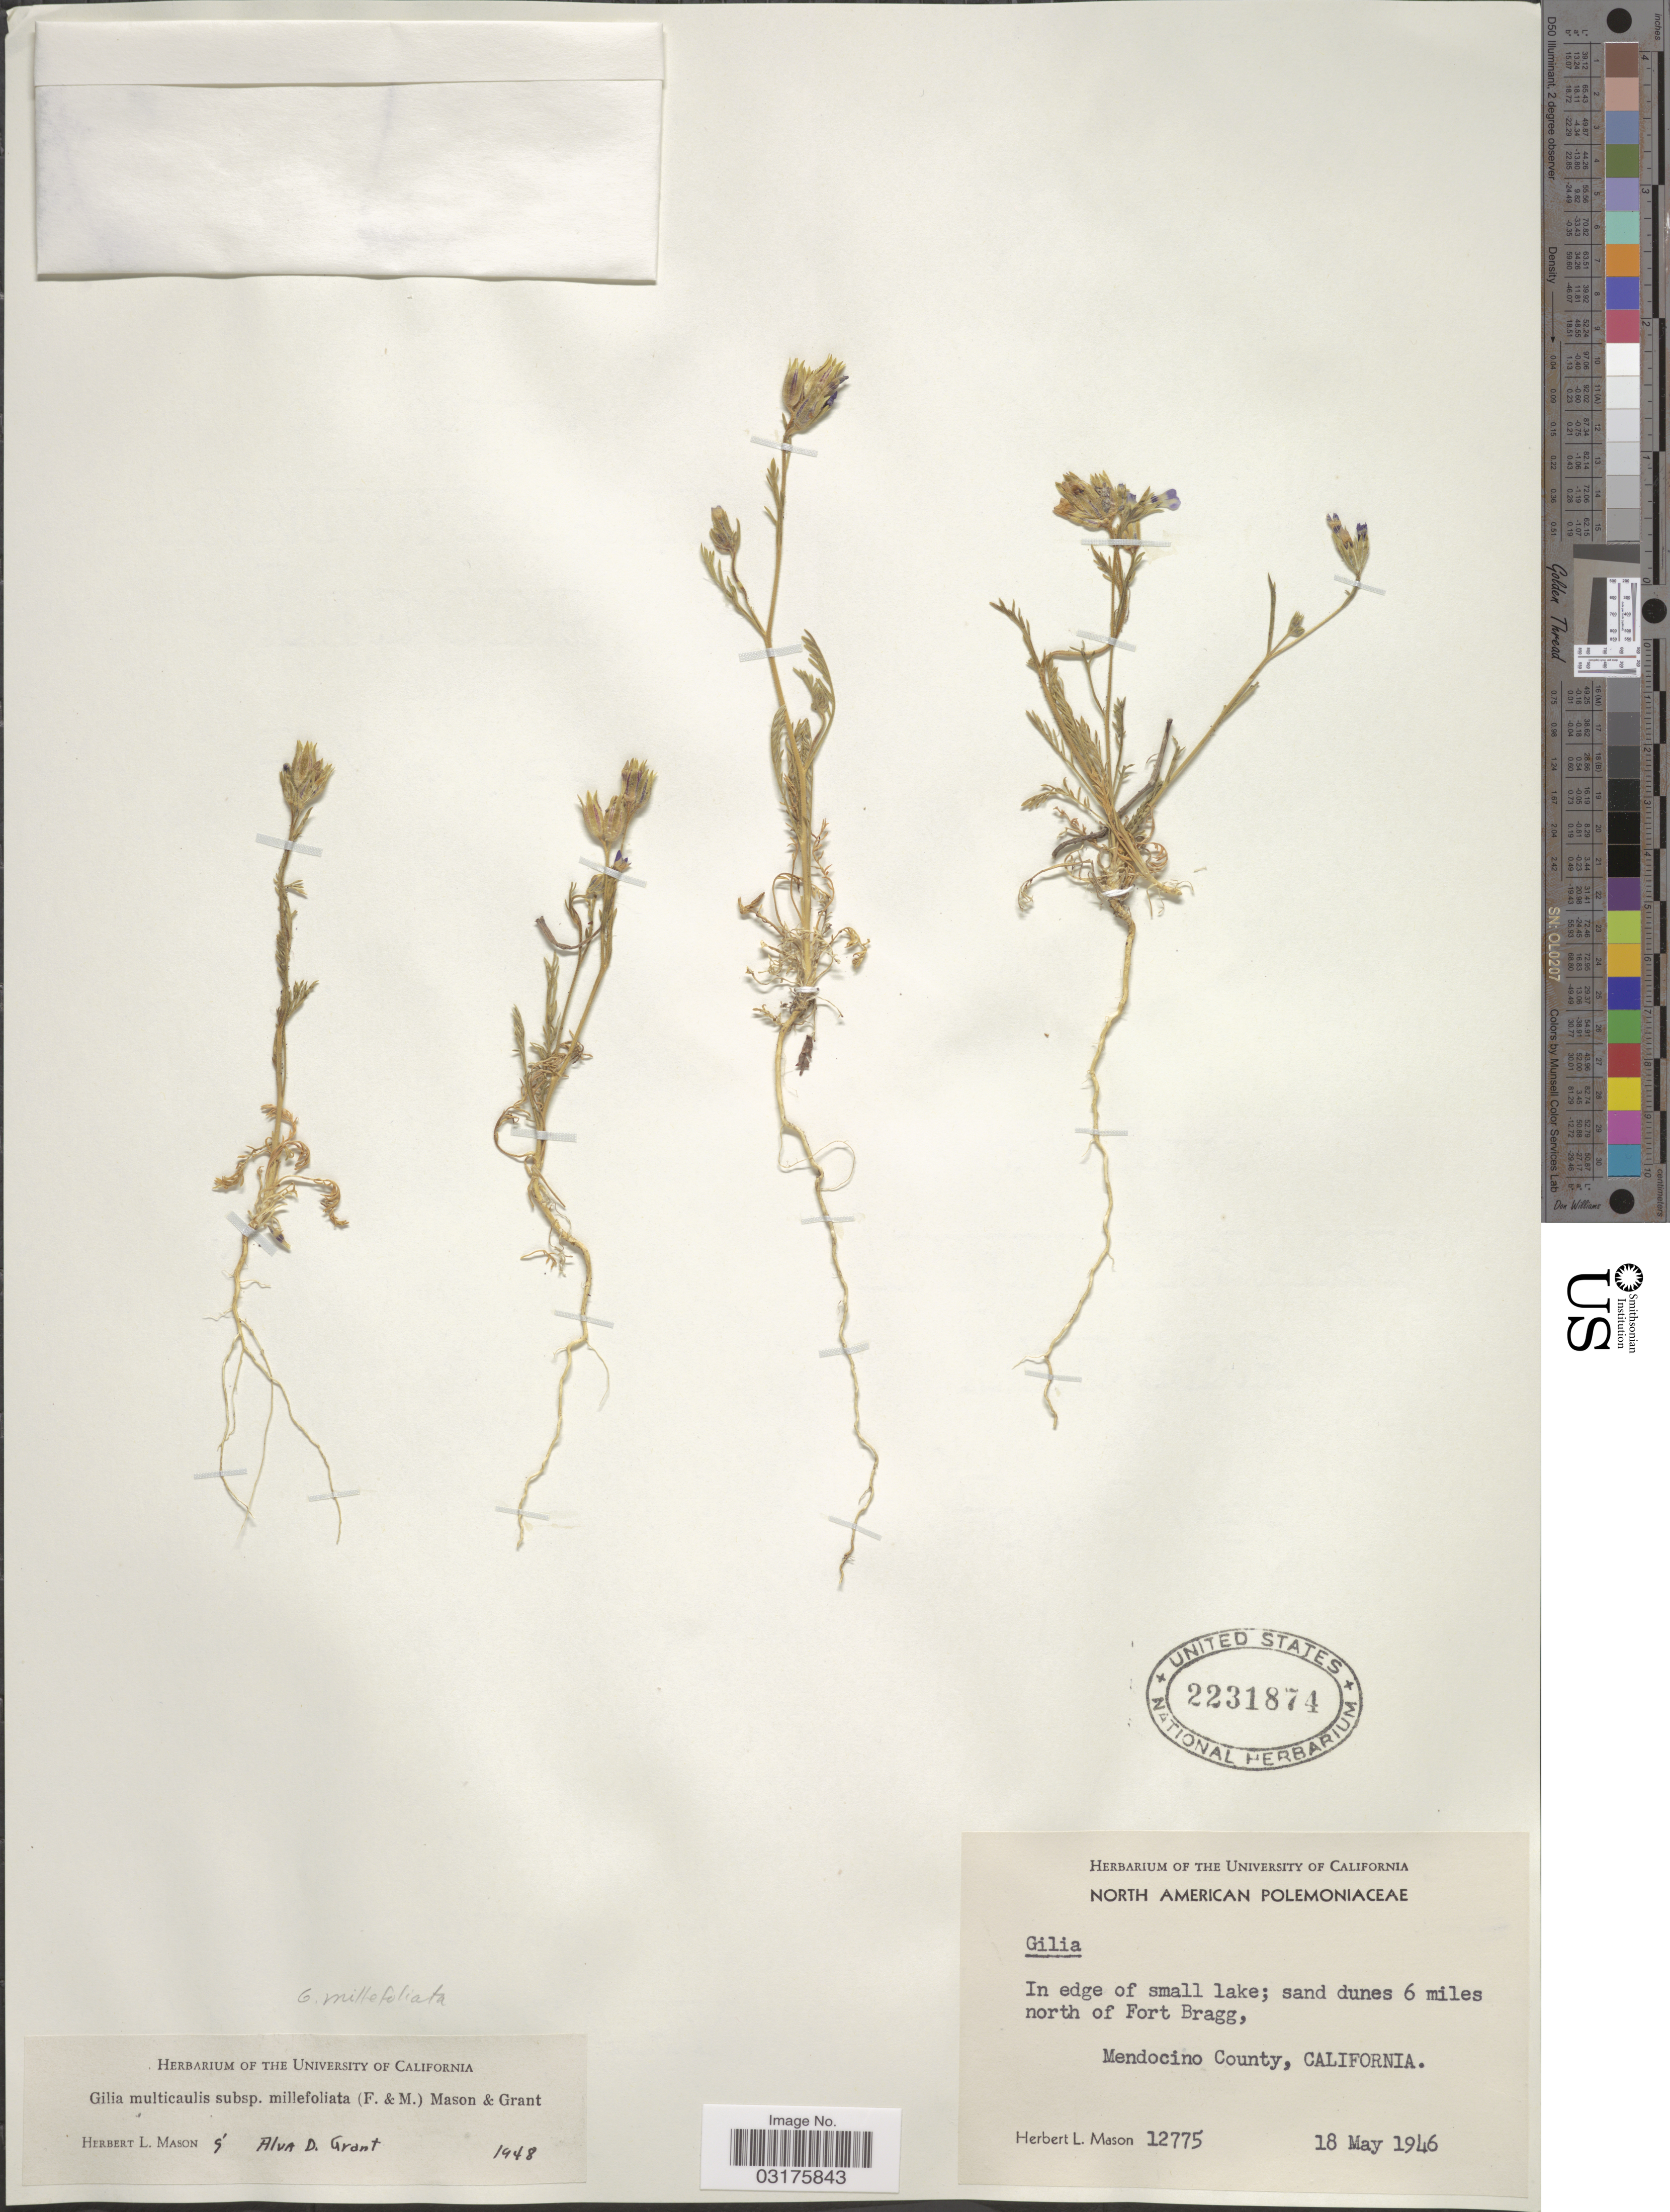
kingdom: Plantae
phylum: Tracheophyta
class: Magnoliopsida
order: Ericales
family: Polemoniaceae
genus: Gilia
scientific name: Gilia millefoliata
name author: Fisch. & C.A. Mey.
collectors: H. L. Mason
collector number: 12775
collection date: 1946-05-18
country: United States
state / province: California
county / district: Mendocino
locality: In edge of small lake; sand dunes 6 miles north of Fort Bragg, Mendocino County.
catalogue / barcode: US 2231874